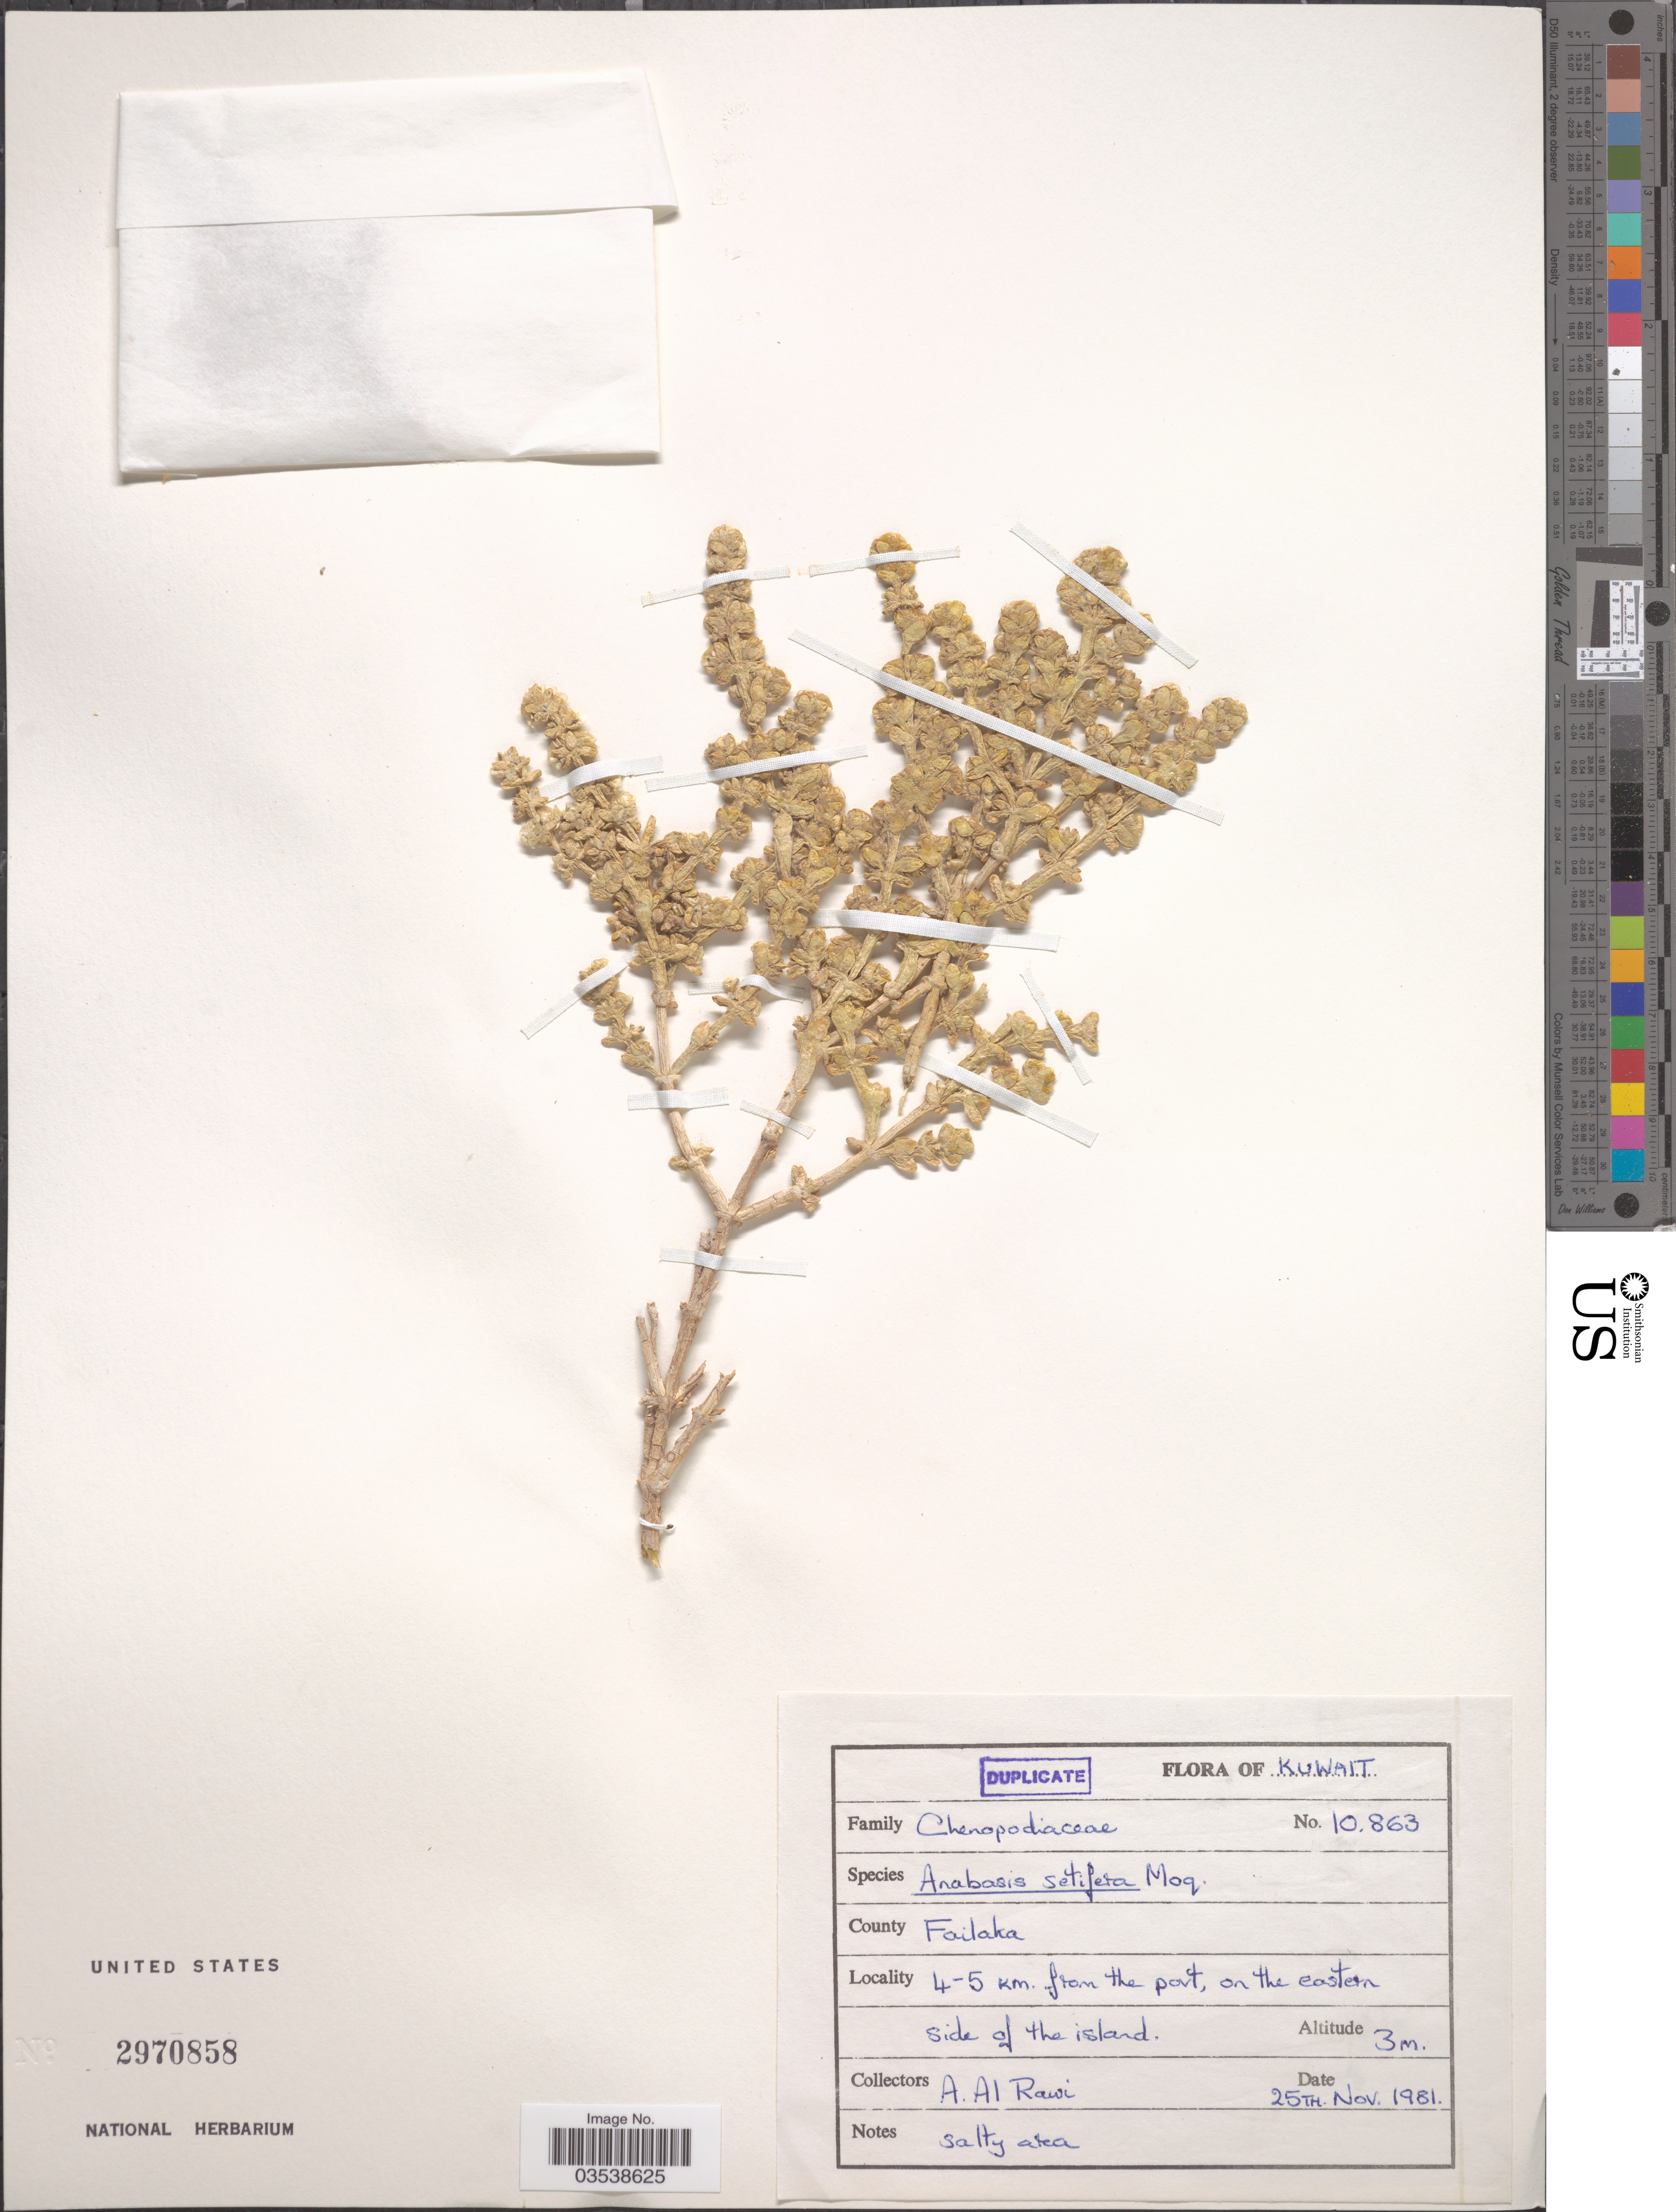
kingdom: Plantae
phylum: Tracheophyta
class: Magnoliopsida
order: Caryophyllales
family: Amaranthaceae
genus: Anabasis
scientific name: Anabasis setifera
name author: Moq.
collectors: A. al Rawi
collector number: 10863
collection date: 1981-11-25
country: Kuwait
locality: County Failaka. 4-5 km. from the port, on the eastern side of the island.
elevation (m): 3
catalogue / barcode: US 2970858